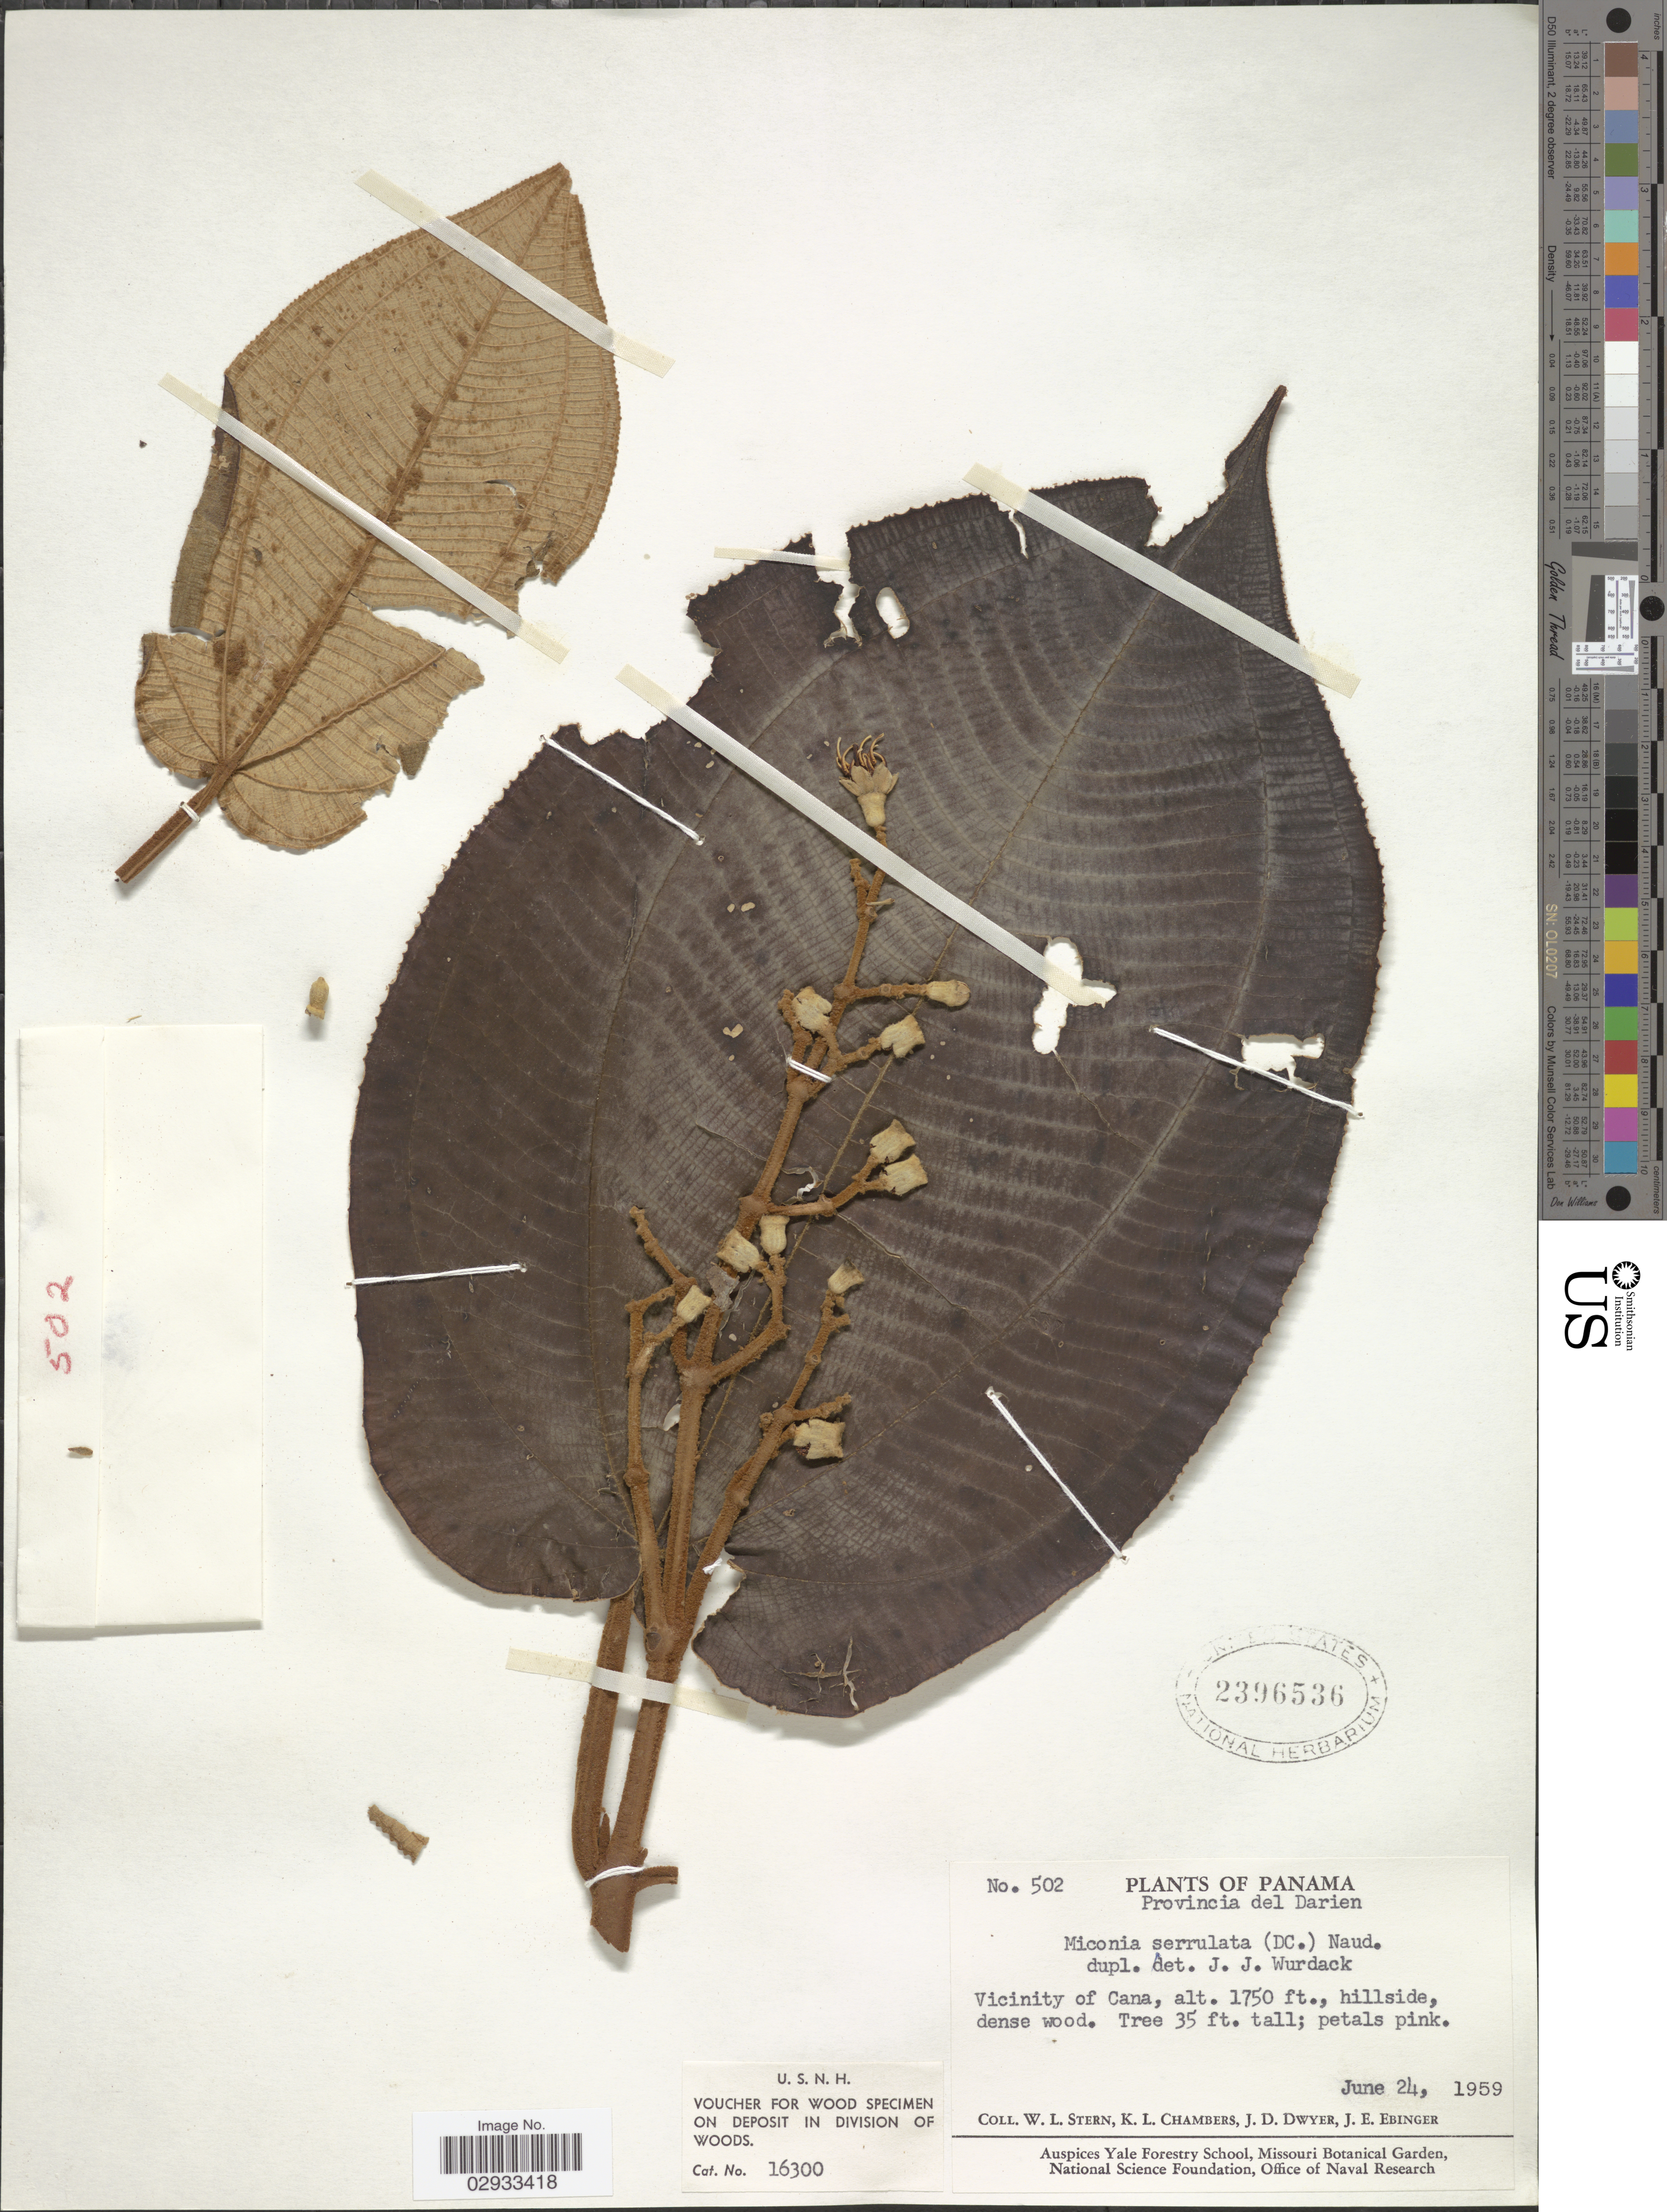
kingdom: Plantae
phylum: Tracheophyta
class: Magnoliopsida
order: Myrtales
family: Melastomataceae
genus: Miconia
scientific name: Miconia serrulata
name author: (DC.) Naudin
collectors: W. L. Stern, K. Chambers, J. D. Dwyer & J. Ebinger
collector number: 502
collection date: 1959-06-24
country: Panama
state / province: Darién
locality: Vicinity of Cana.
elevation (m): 533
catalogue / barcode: US 2396536